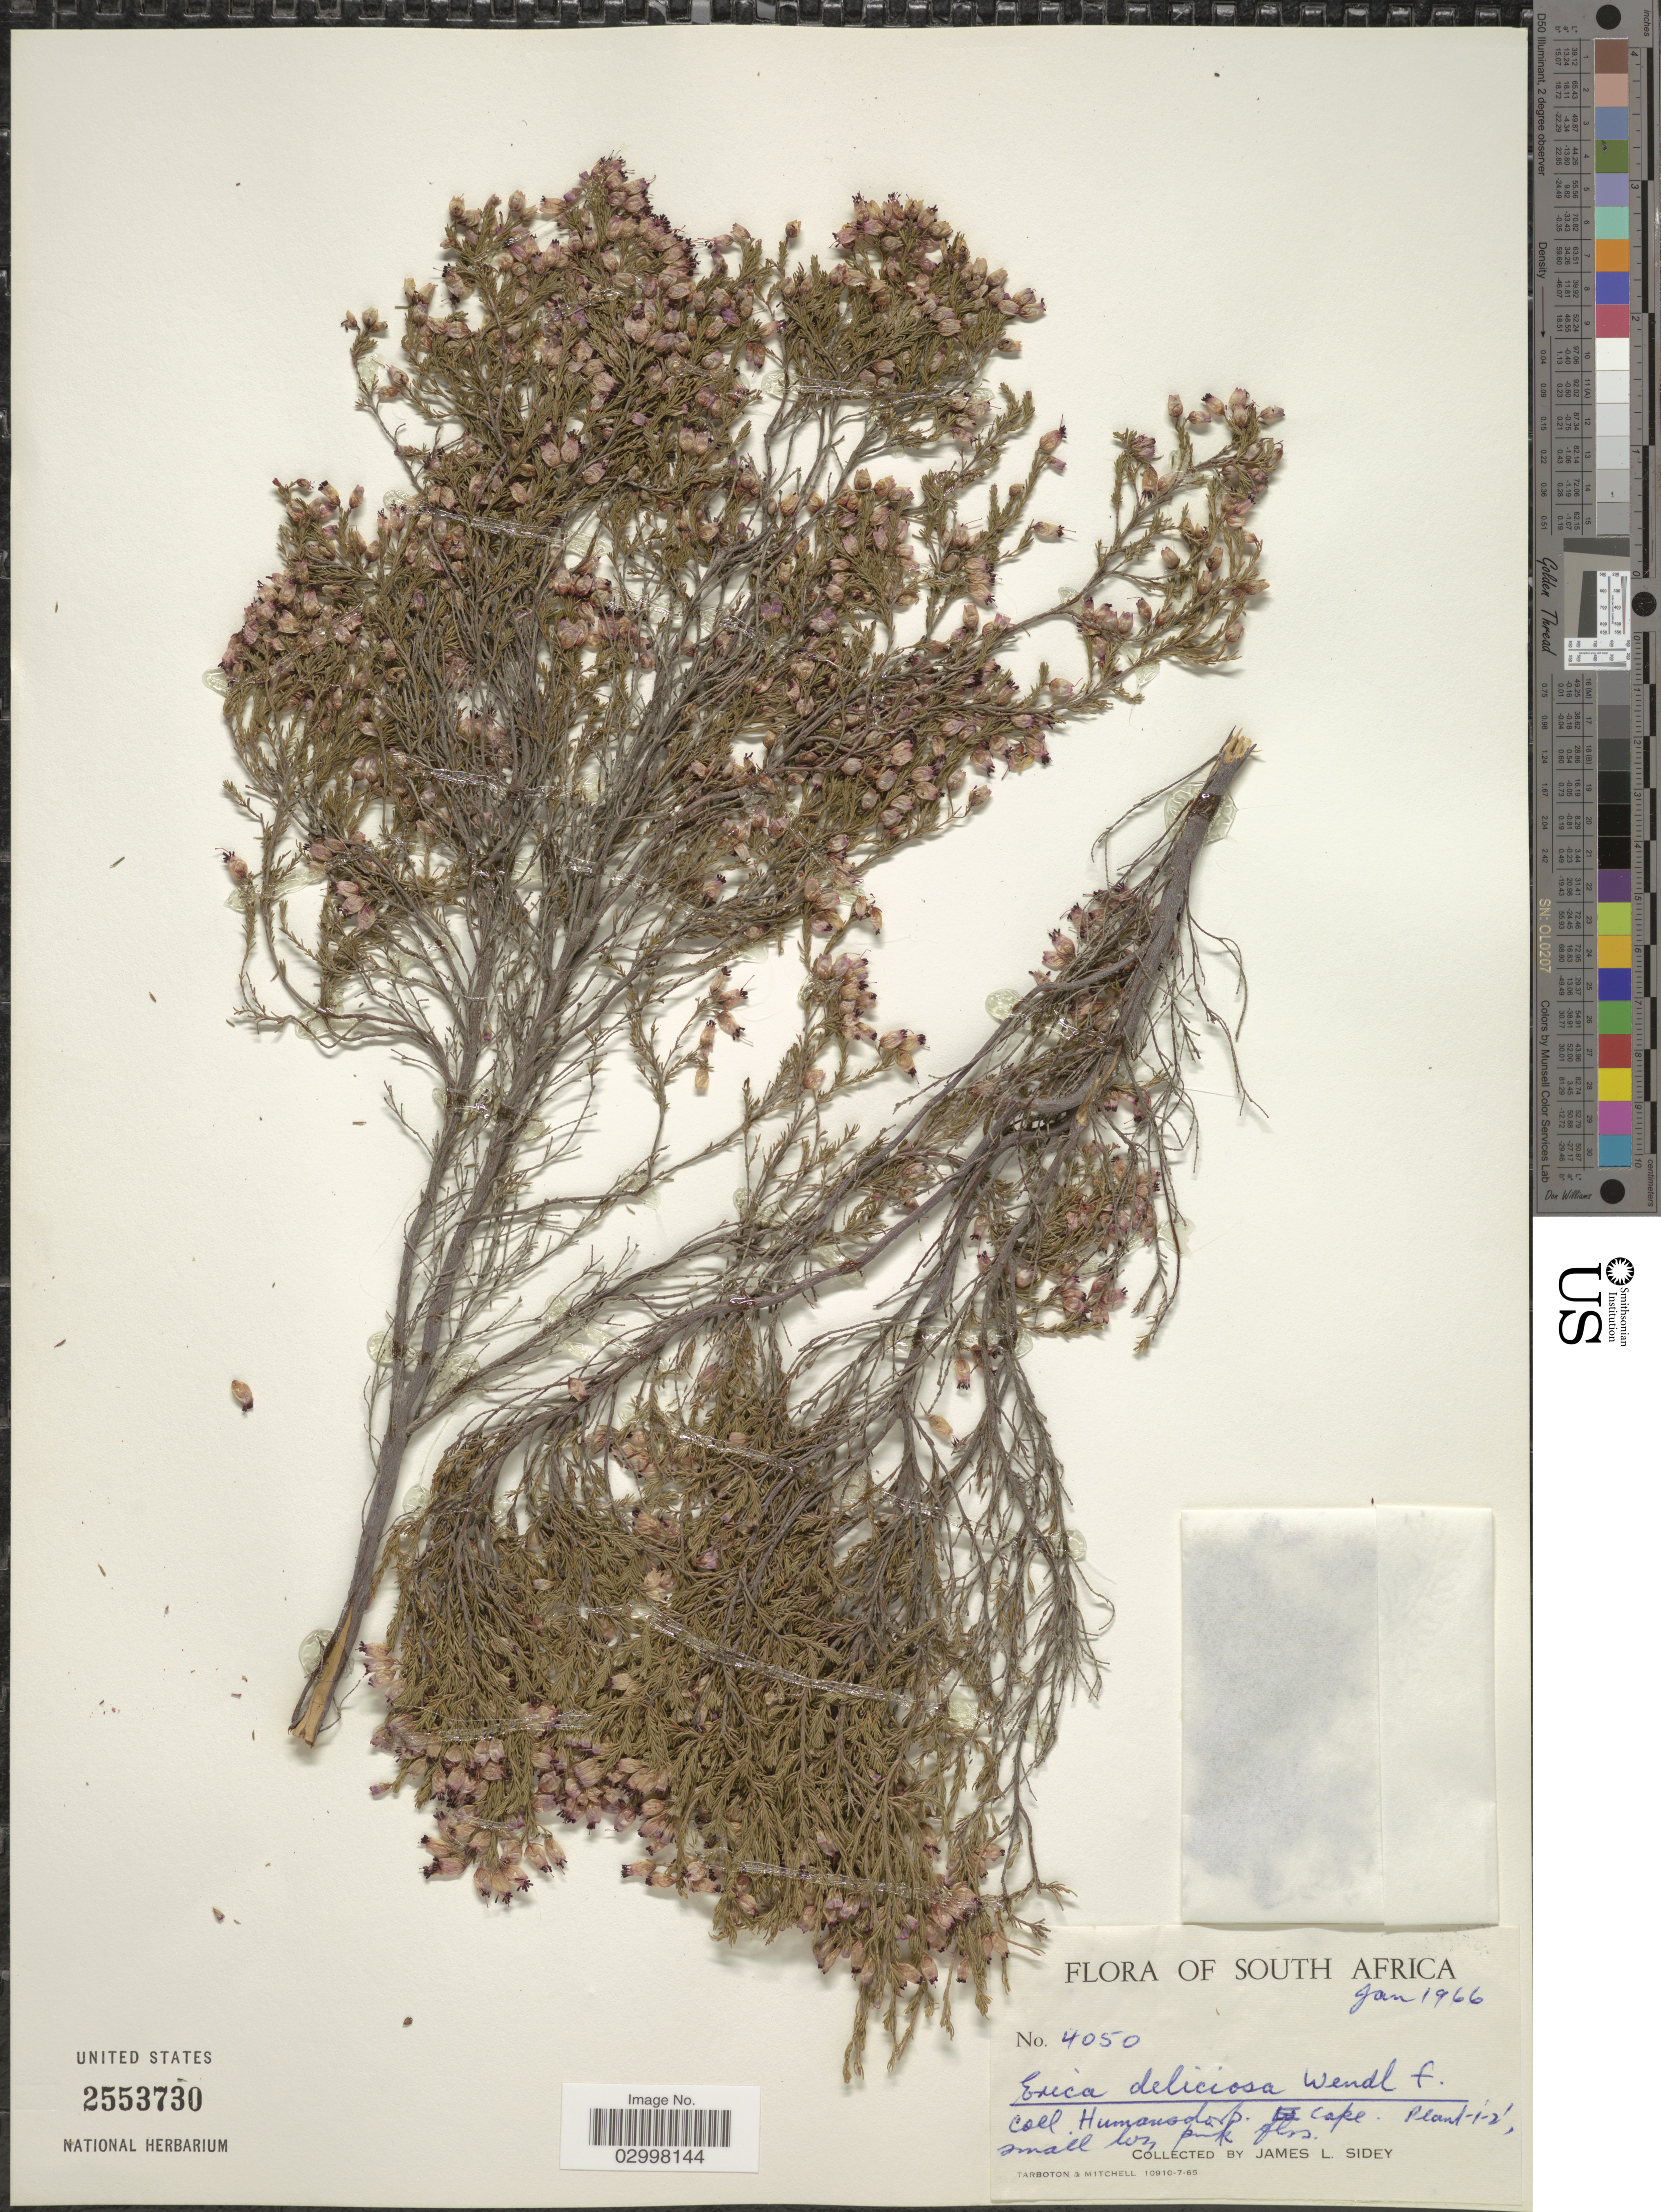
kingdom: Plantae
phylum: Tracheophyta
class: Magnoliopsida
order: Ericales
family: Ericaceae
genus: Erica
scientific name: Erica deliciosa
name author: H.L. Wendl. ex Benth.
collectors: J. L. Sidey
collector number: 4050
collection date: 1966-01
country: South Africa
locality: Humansdorp. Cape.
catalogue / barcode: US 2553730